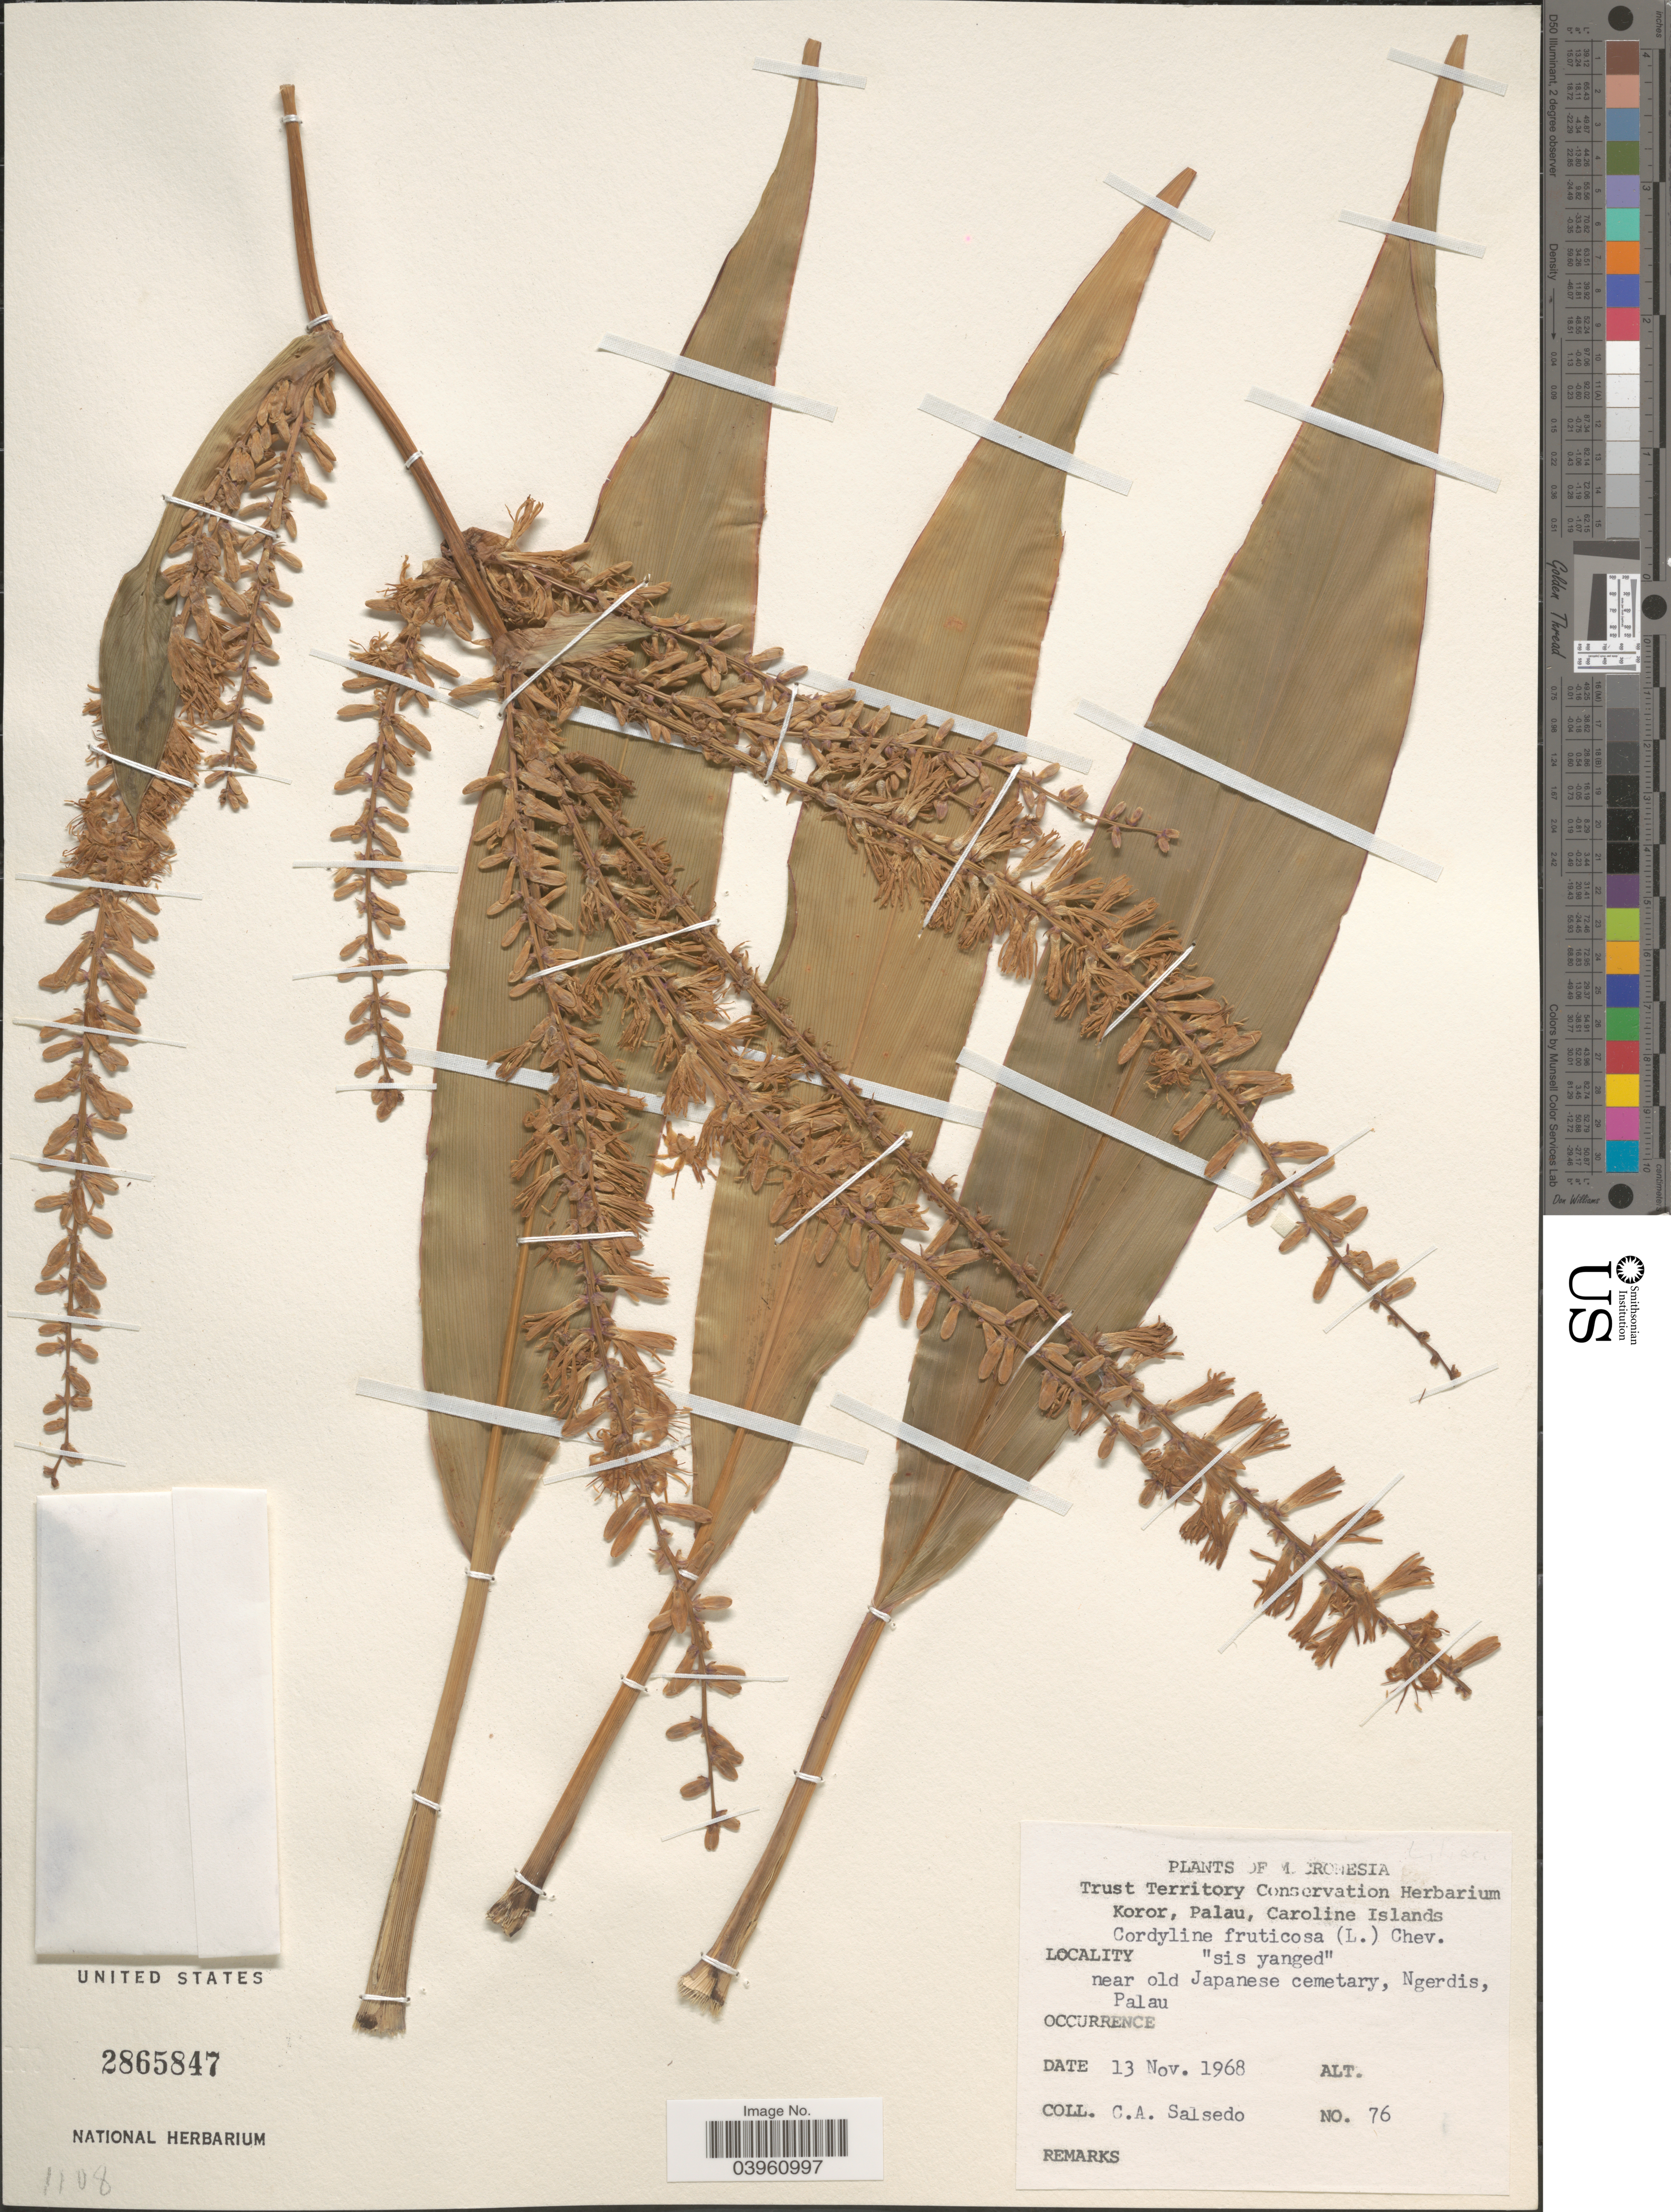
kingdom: Plantae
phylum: Tracheophyta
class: Liliopsida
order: Asparagales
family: Asparagaceae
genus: Cordyline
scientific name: Cordyline fruticosa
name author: (L.) A. Chev.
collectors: C.A. Salsedo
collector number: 76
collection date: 1968-11-13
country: Micronesia, Federated States of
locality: Near old Japanese cemetary, Ngerdis, Palau.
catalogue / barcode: US 2865847